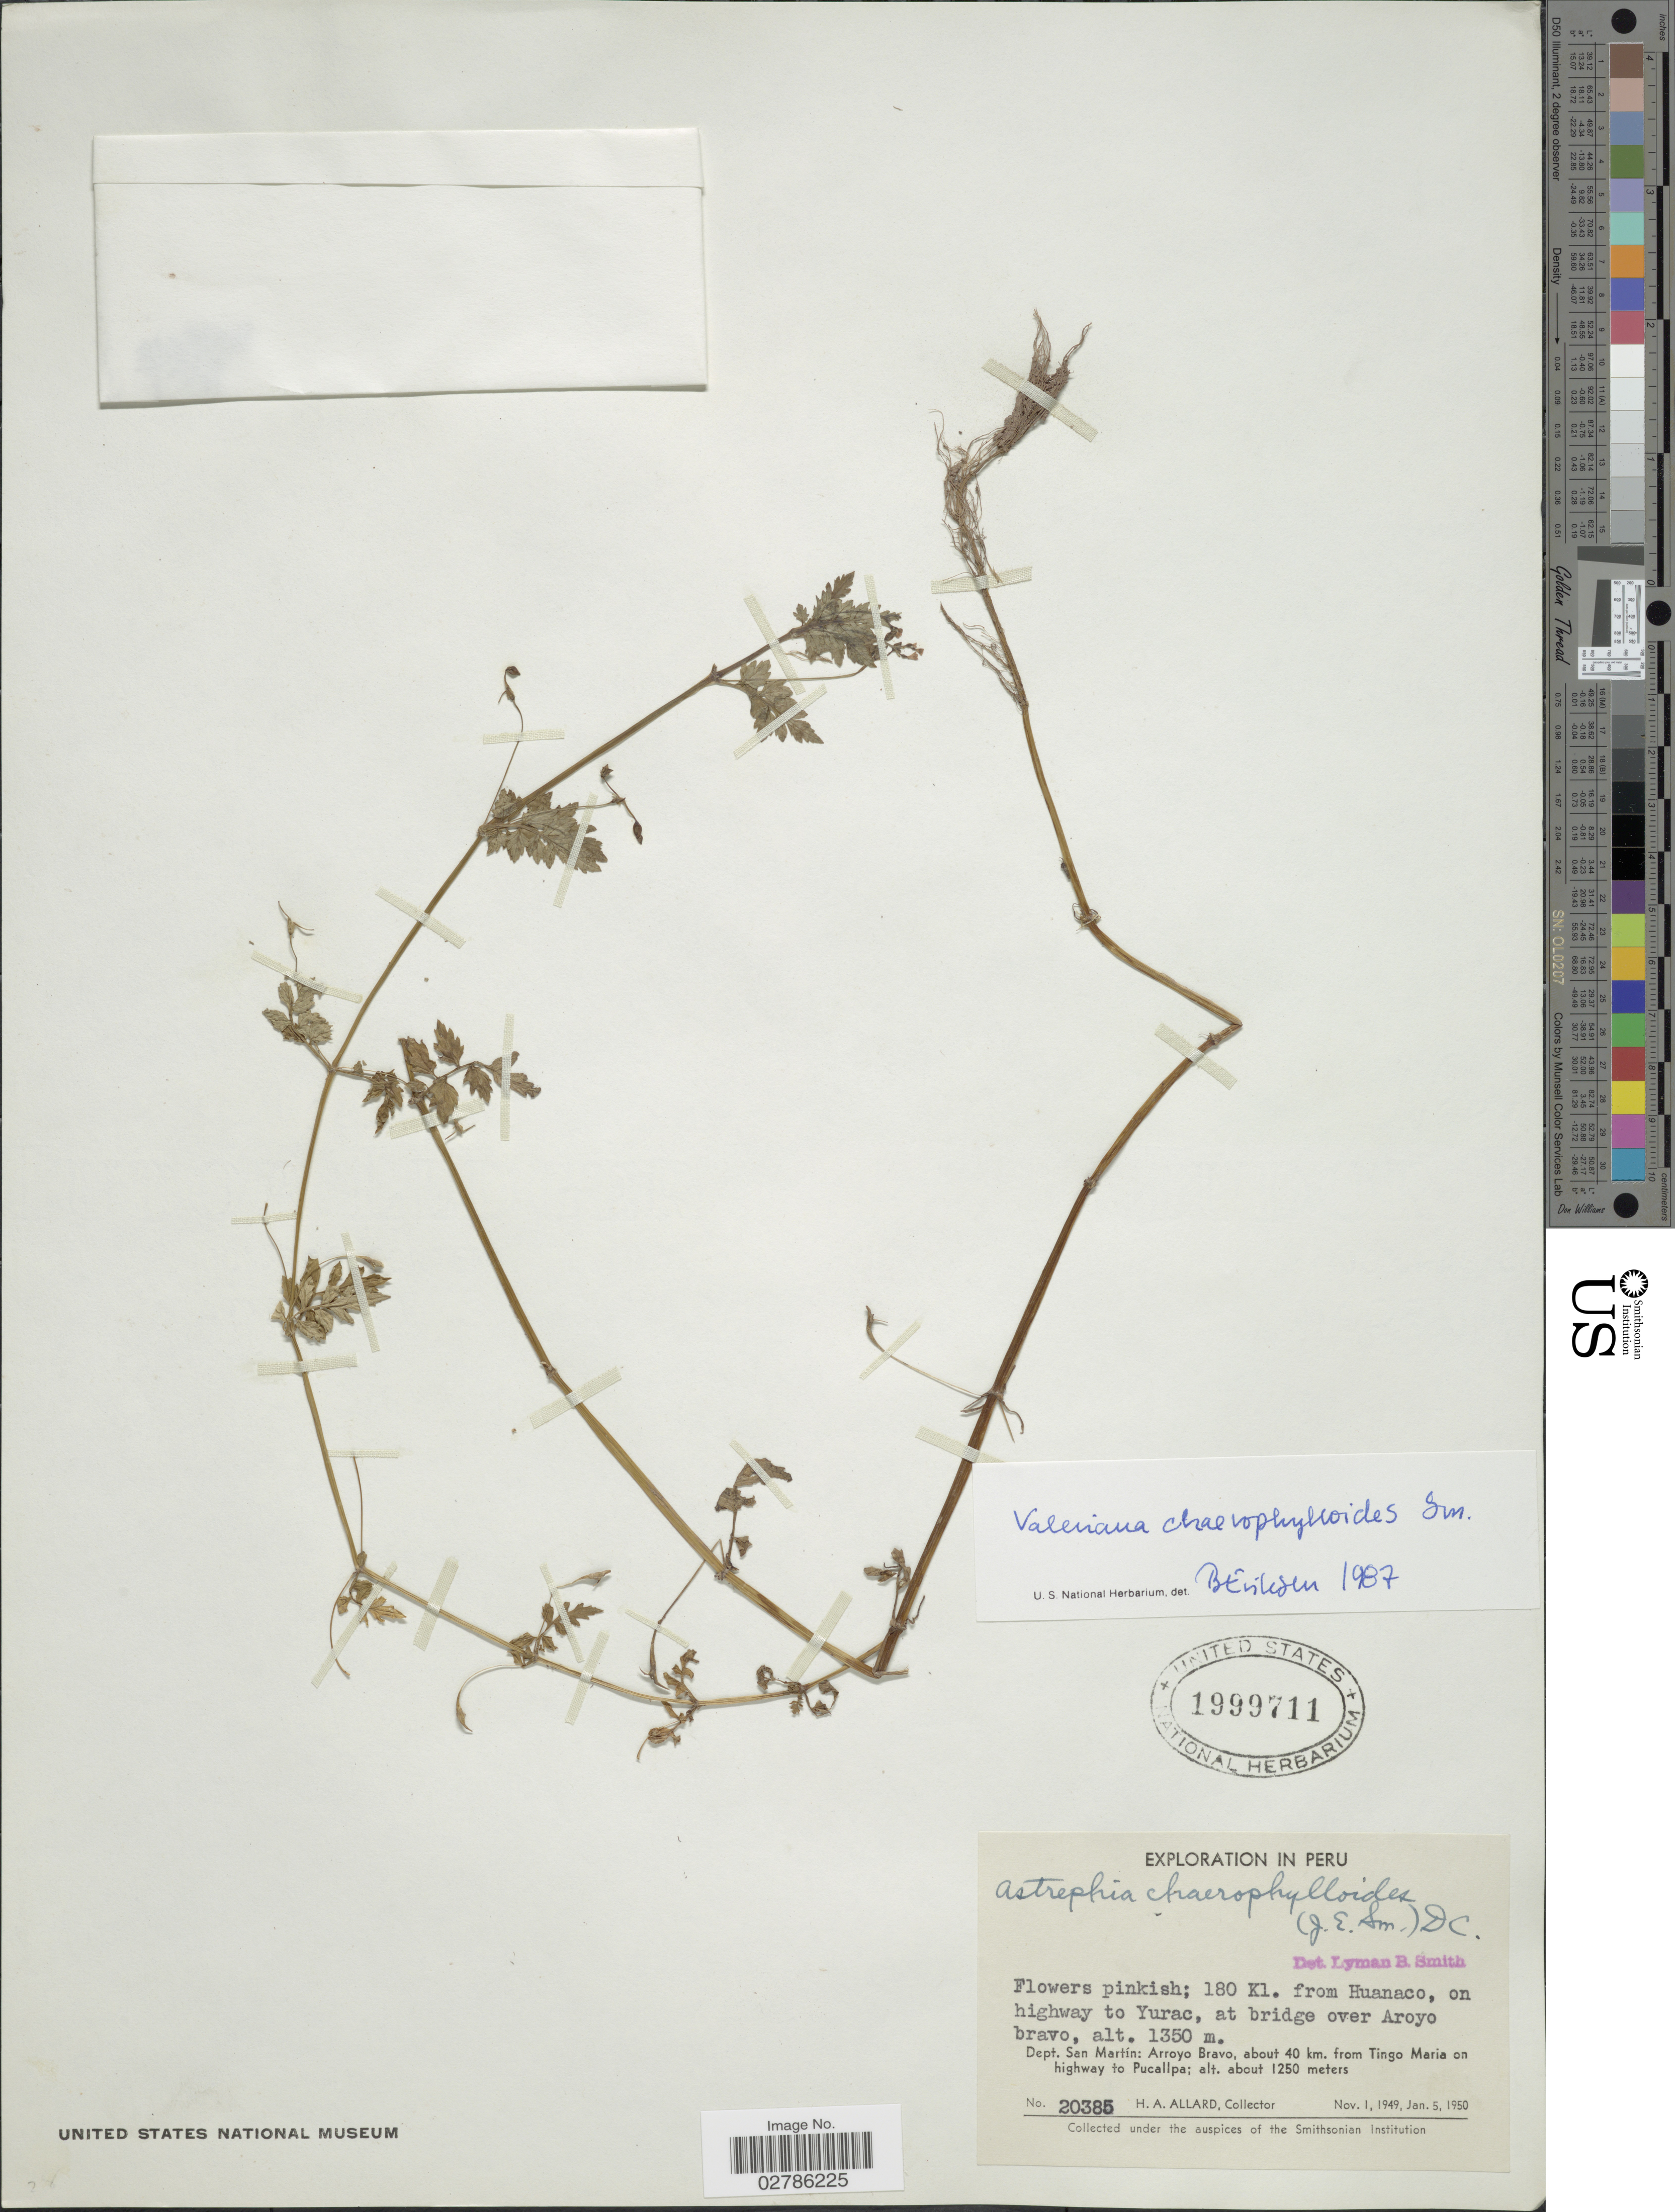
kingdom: Plantae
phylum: Tracheophyta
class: Magnoliopsida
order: Dipsacales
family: Caprifoliaceae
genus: Astrephia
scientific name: Astrephia chaerophylloides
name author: (Sm.) DC.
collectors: H. A. Allard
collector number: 20385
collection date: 1949-11-01/1950-01-05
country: Peru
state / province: San Martín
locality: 180 Kl. from Huanaco, on highway to Yurac, at bridge over Aroyo bravo, Dept. San Martín, Arroyo Bravo, about 40 km. from Tingo Maria on highway to Pucallpa.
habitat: on highway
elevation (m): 1350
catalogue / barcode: US 1999711